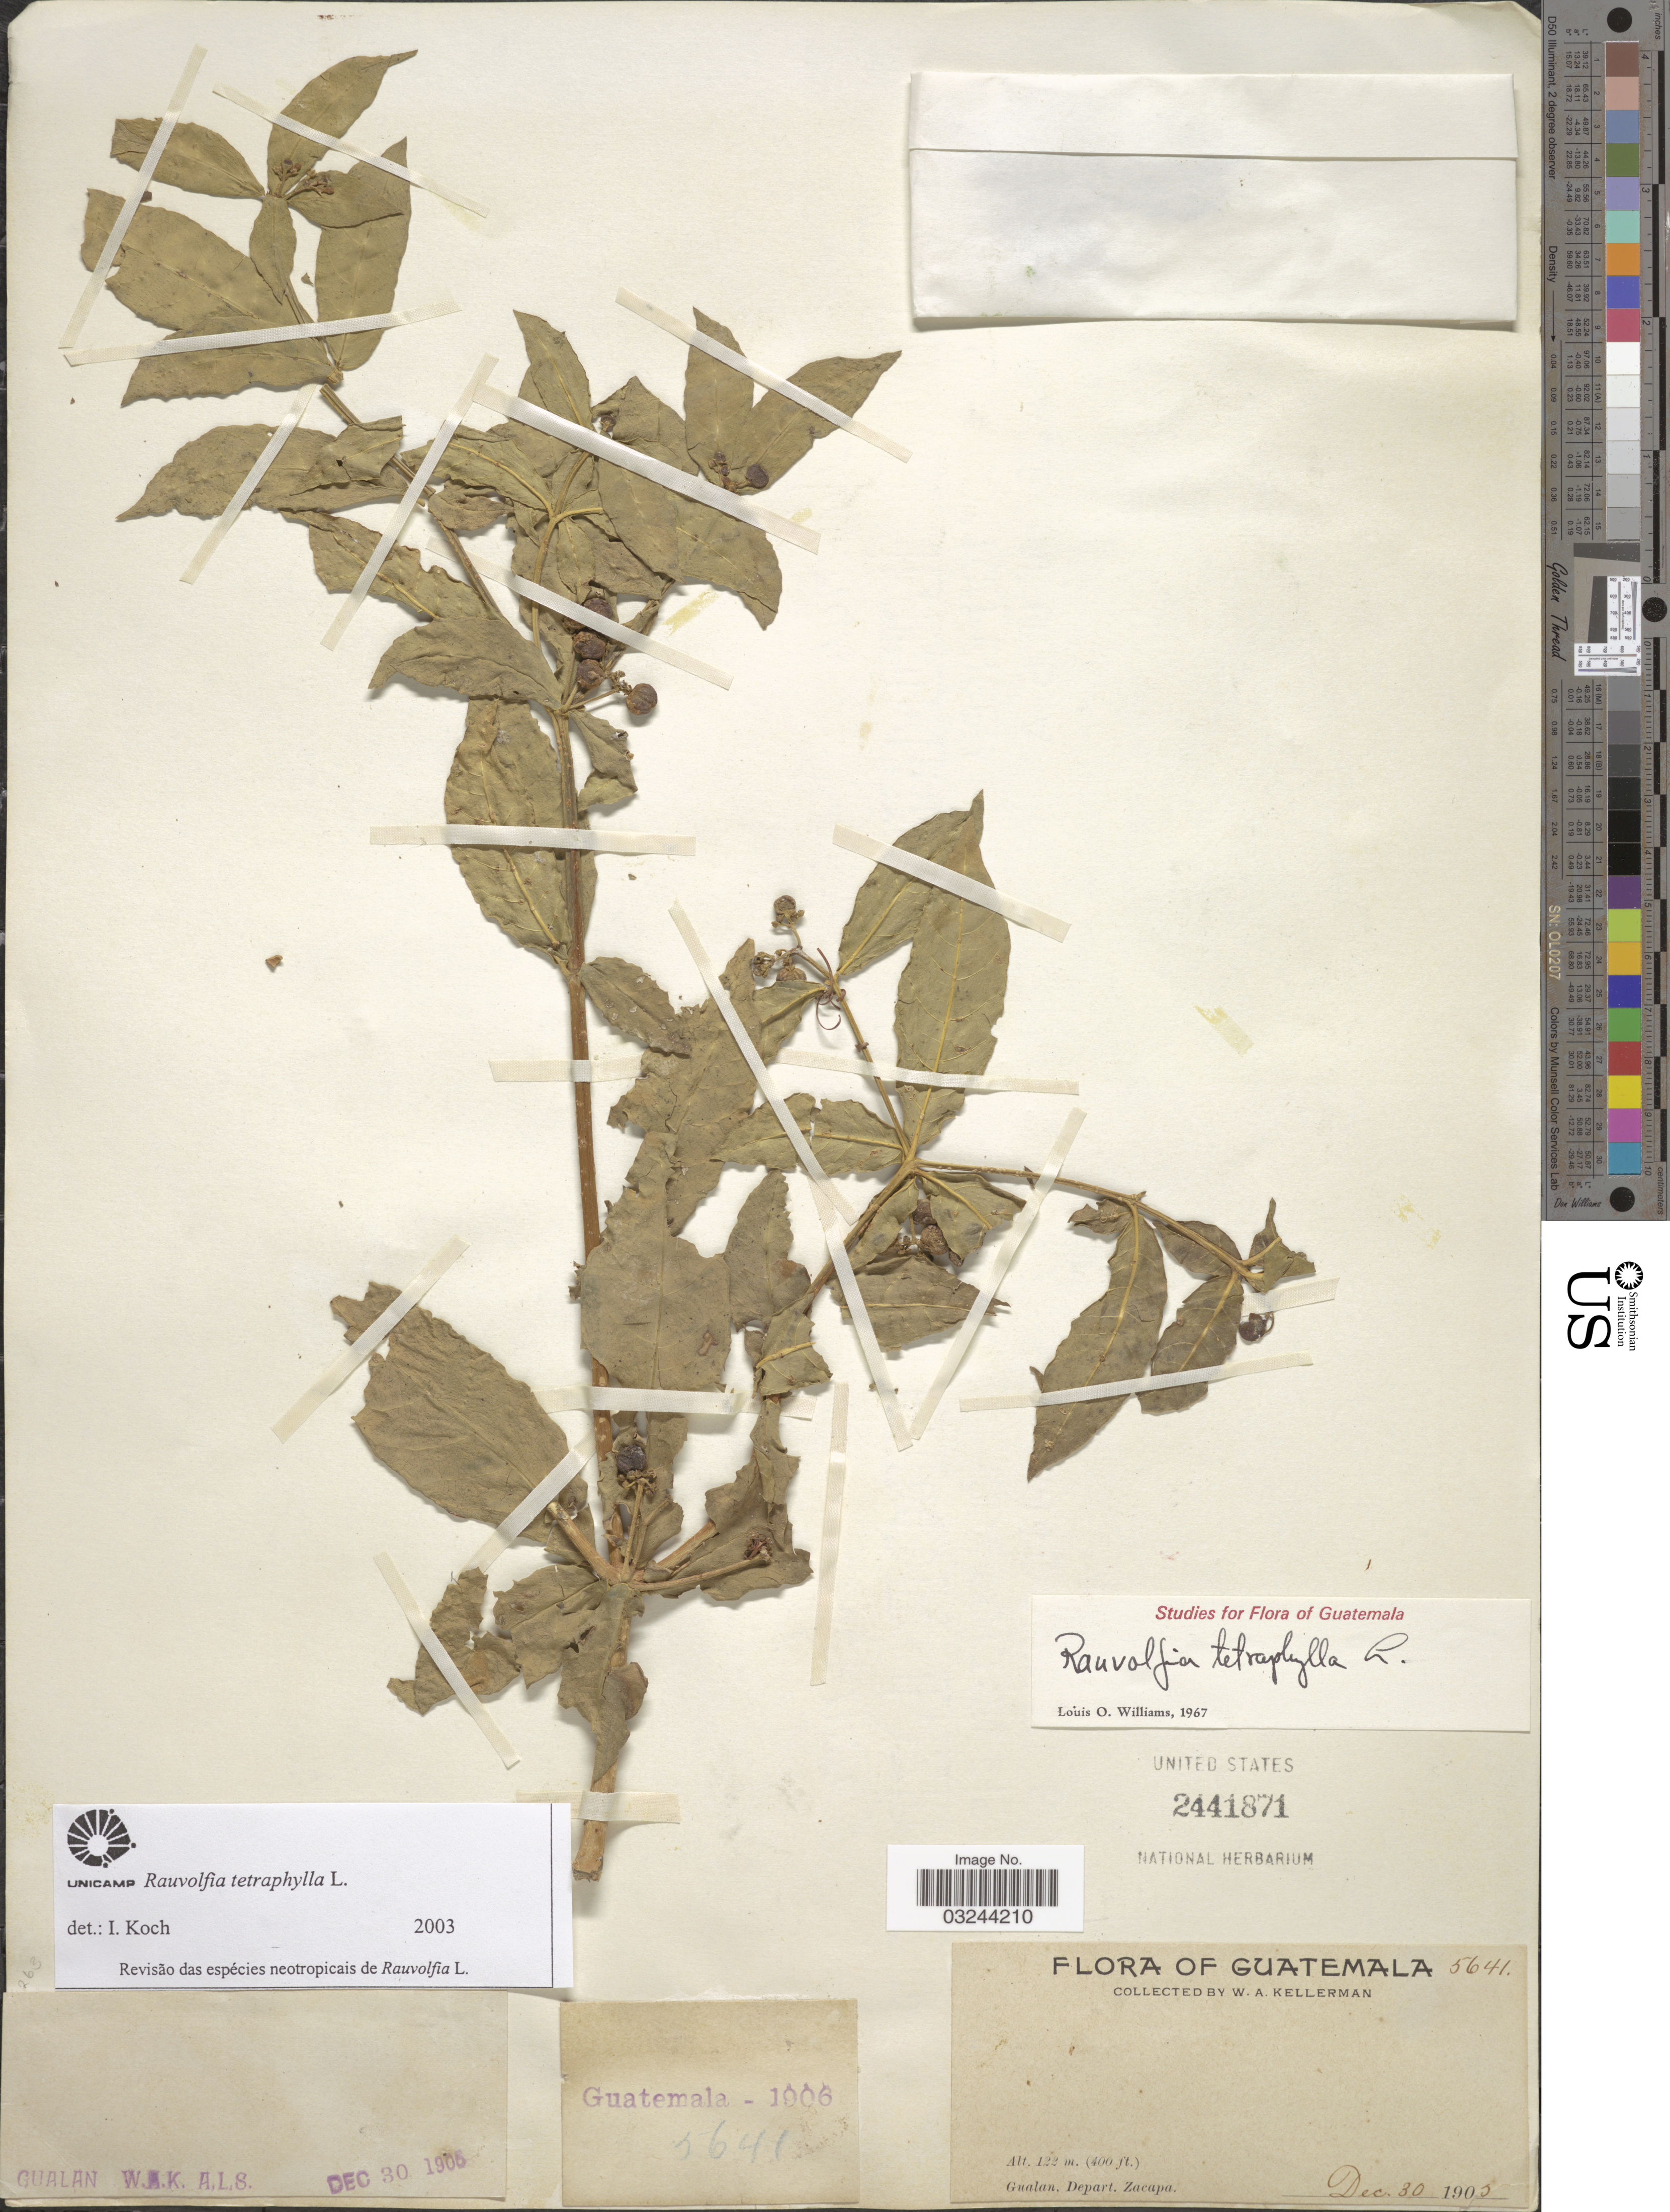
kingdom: Plantae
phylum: Tracheophyta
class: Magnoliopsida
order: Gentianales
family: Apocynaceae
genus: Rauvolfia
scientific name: Rauvolfia tetraphylla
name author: L.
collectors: W. Kellerman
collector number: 5641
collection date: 1905-12-30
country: Guatemala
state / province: Zacapa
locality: Gualan. Depart. Zacapa.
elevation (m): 122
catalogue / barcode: US 2441871